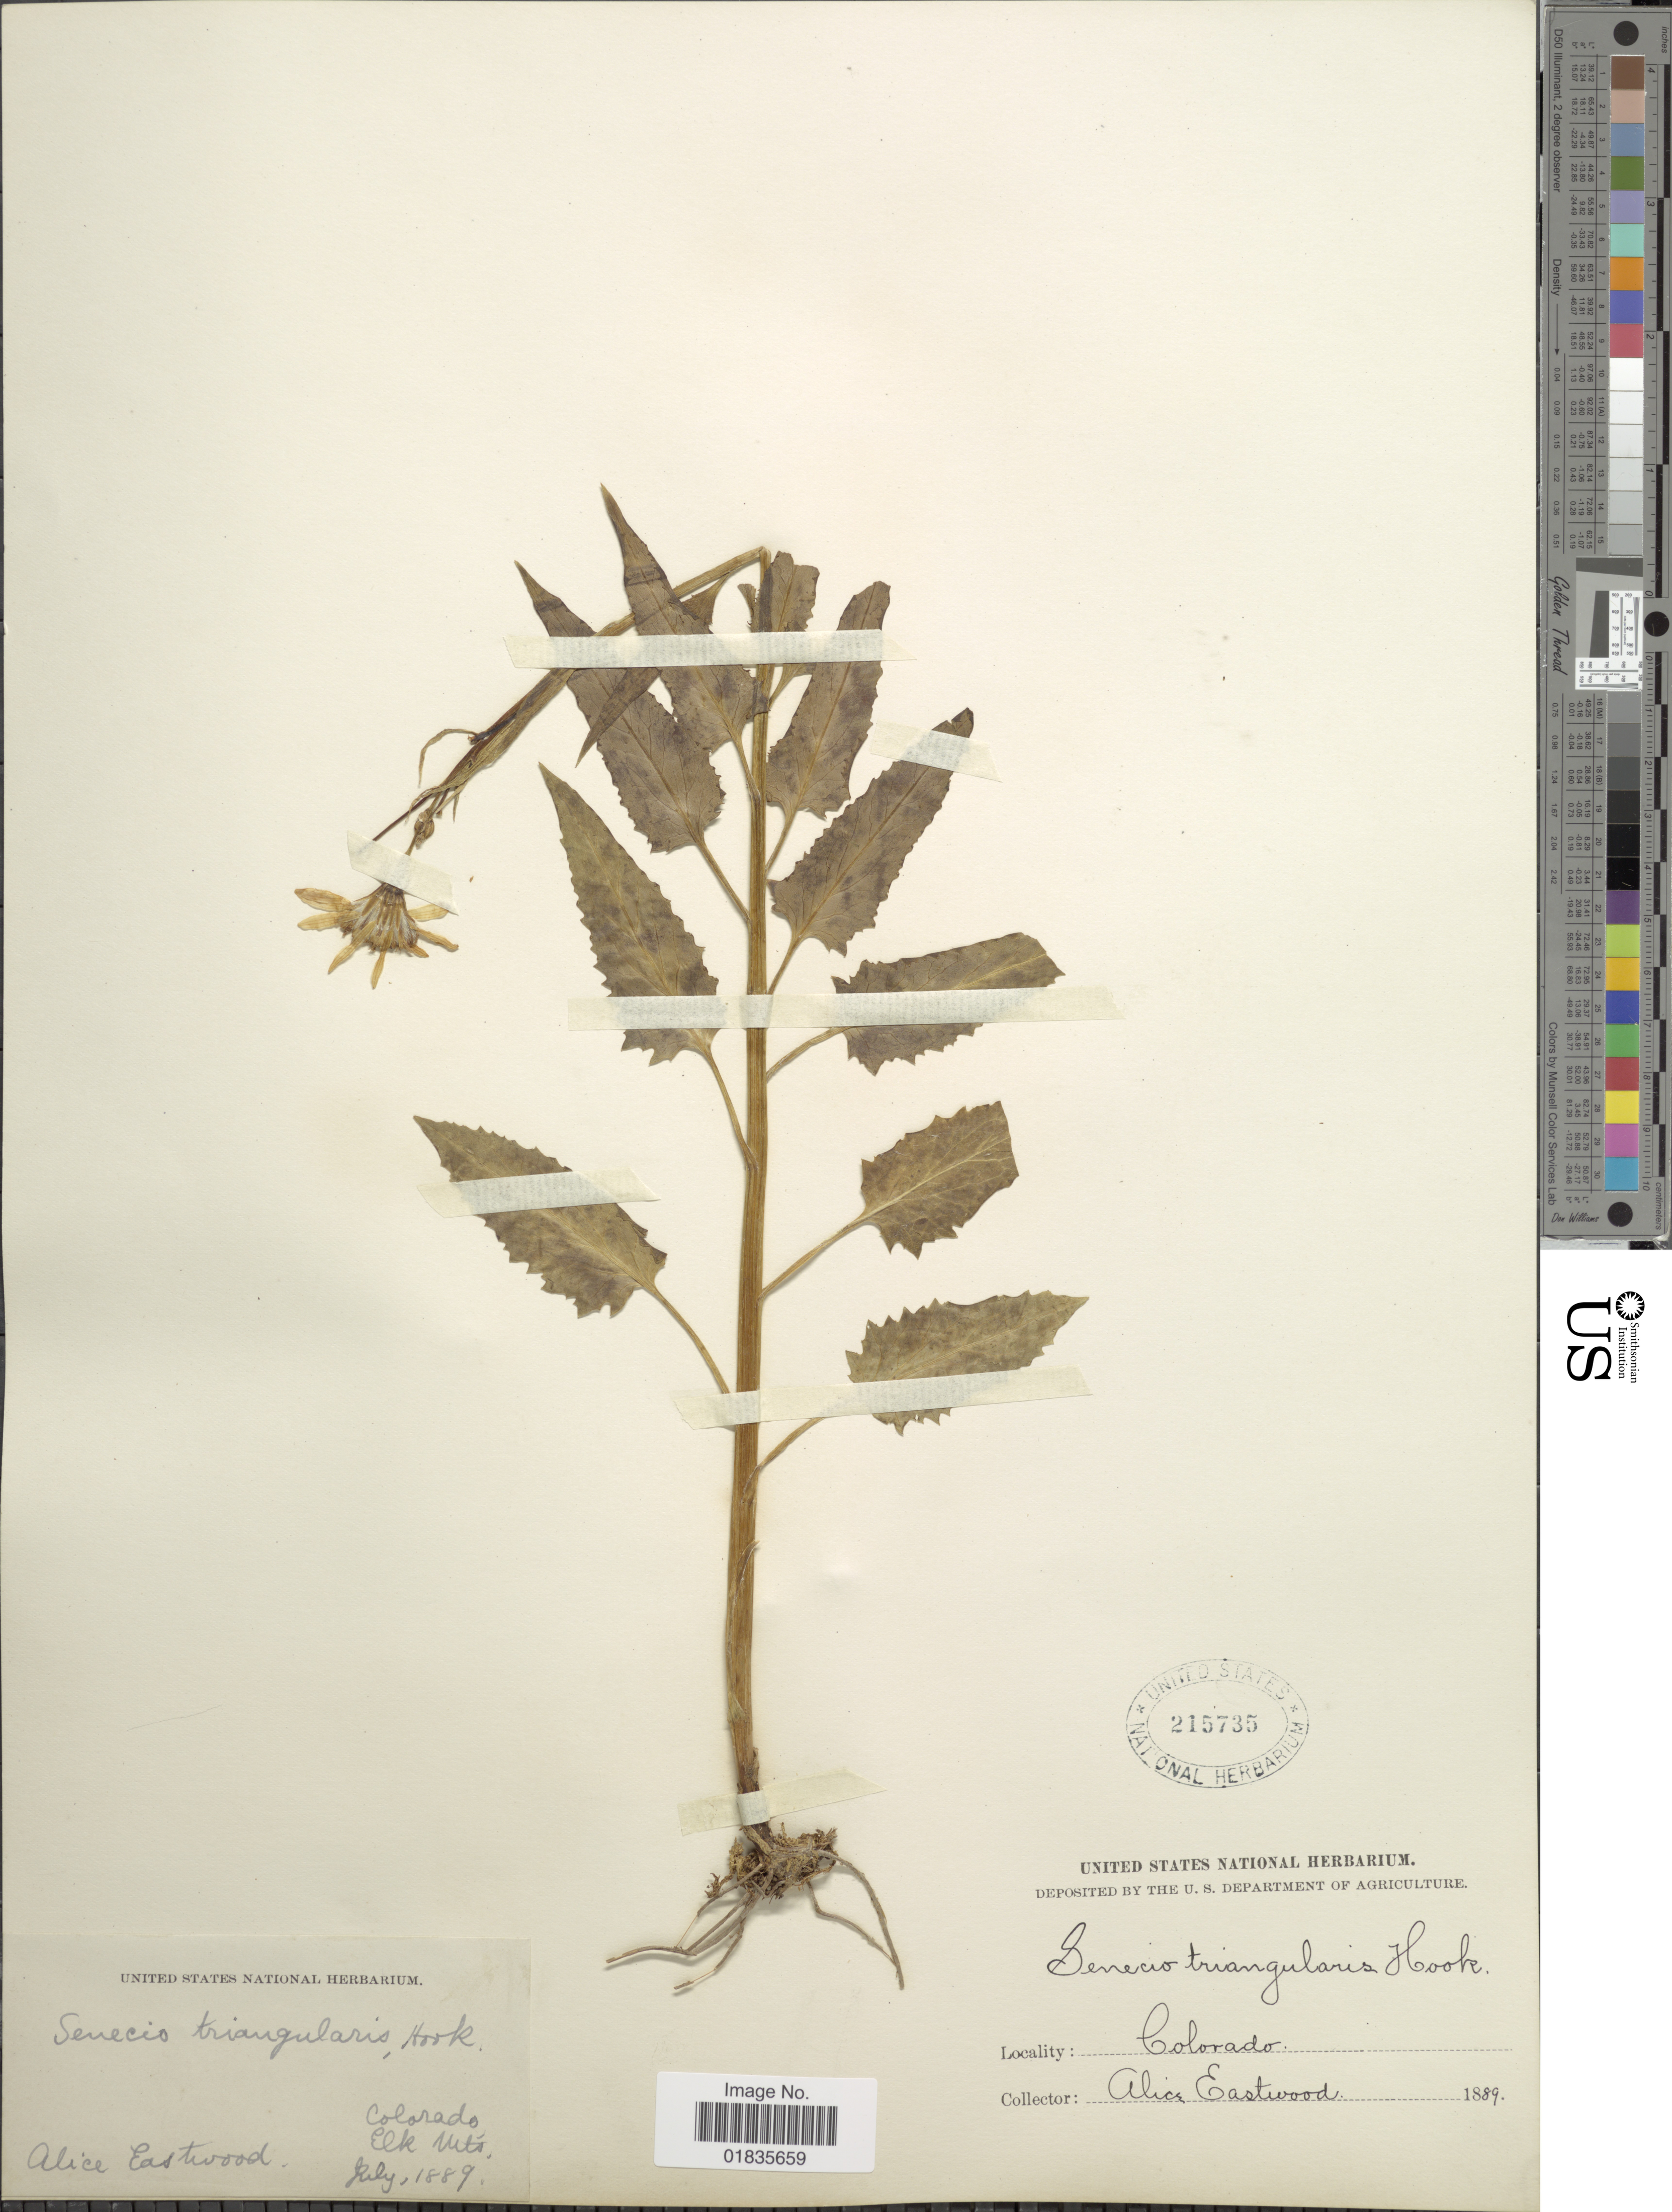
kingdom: Plantae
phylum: Tracheophyta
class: Magnoliopsida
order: Asterales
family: Asteraceae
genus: Senecio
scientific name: Senecio triangularis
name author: Hook.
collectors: A. Eastwood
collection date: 1889-07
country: United States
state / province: Colorado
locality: Elk Mts.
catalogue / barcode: US 215735